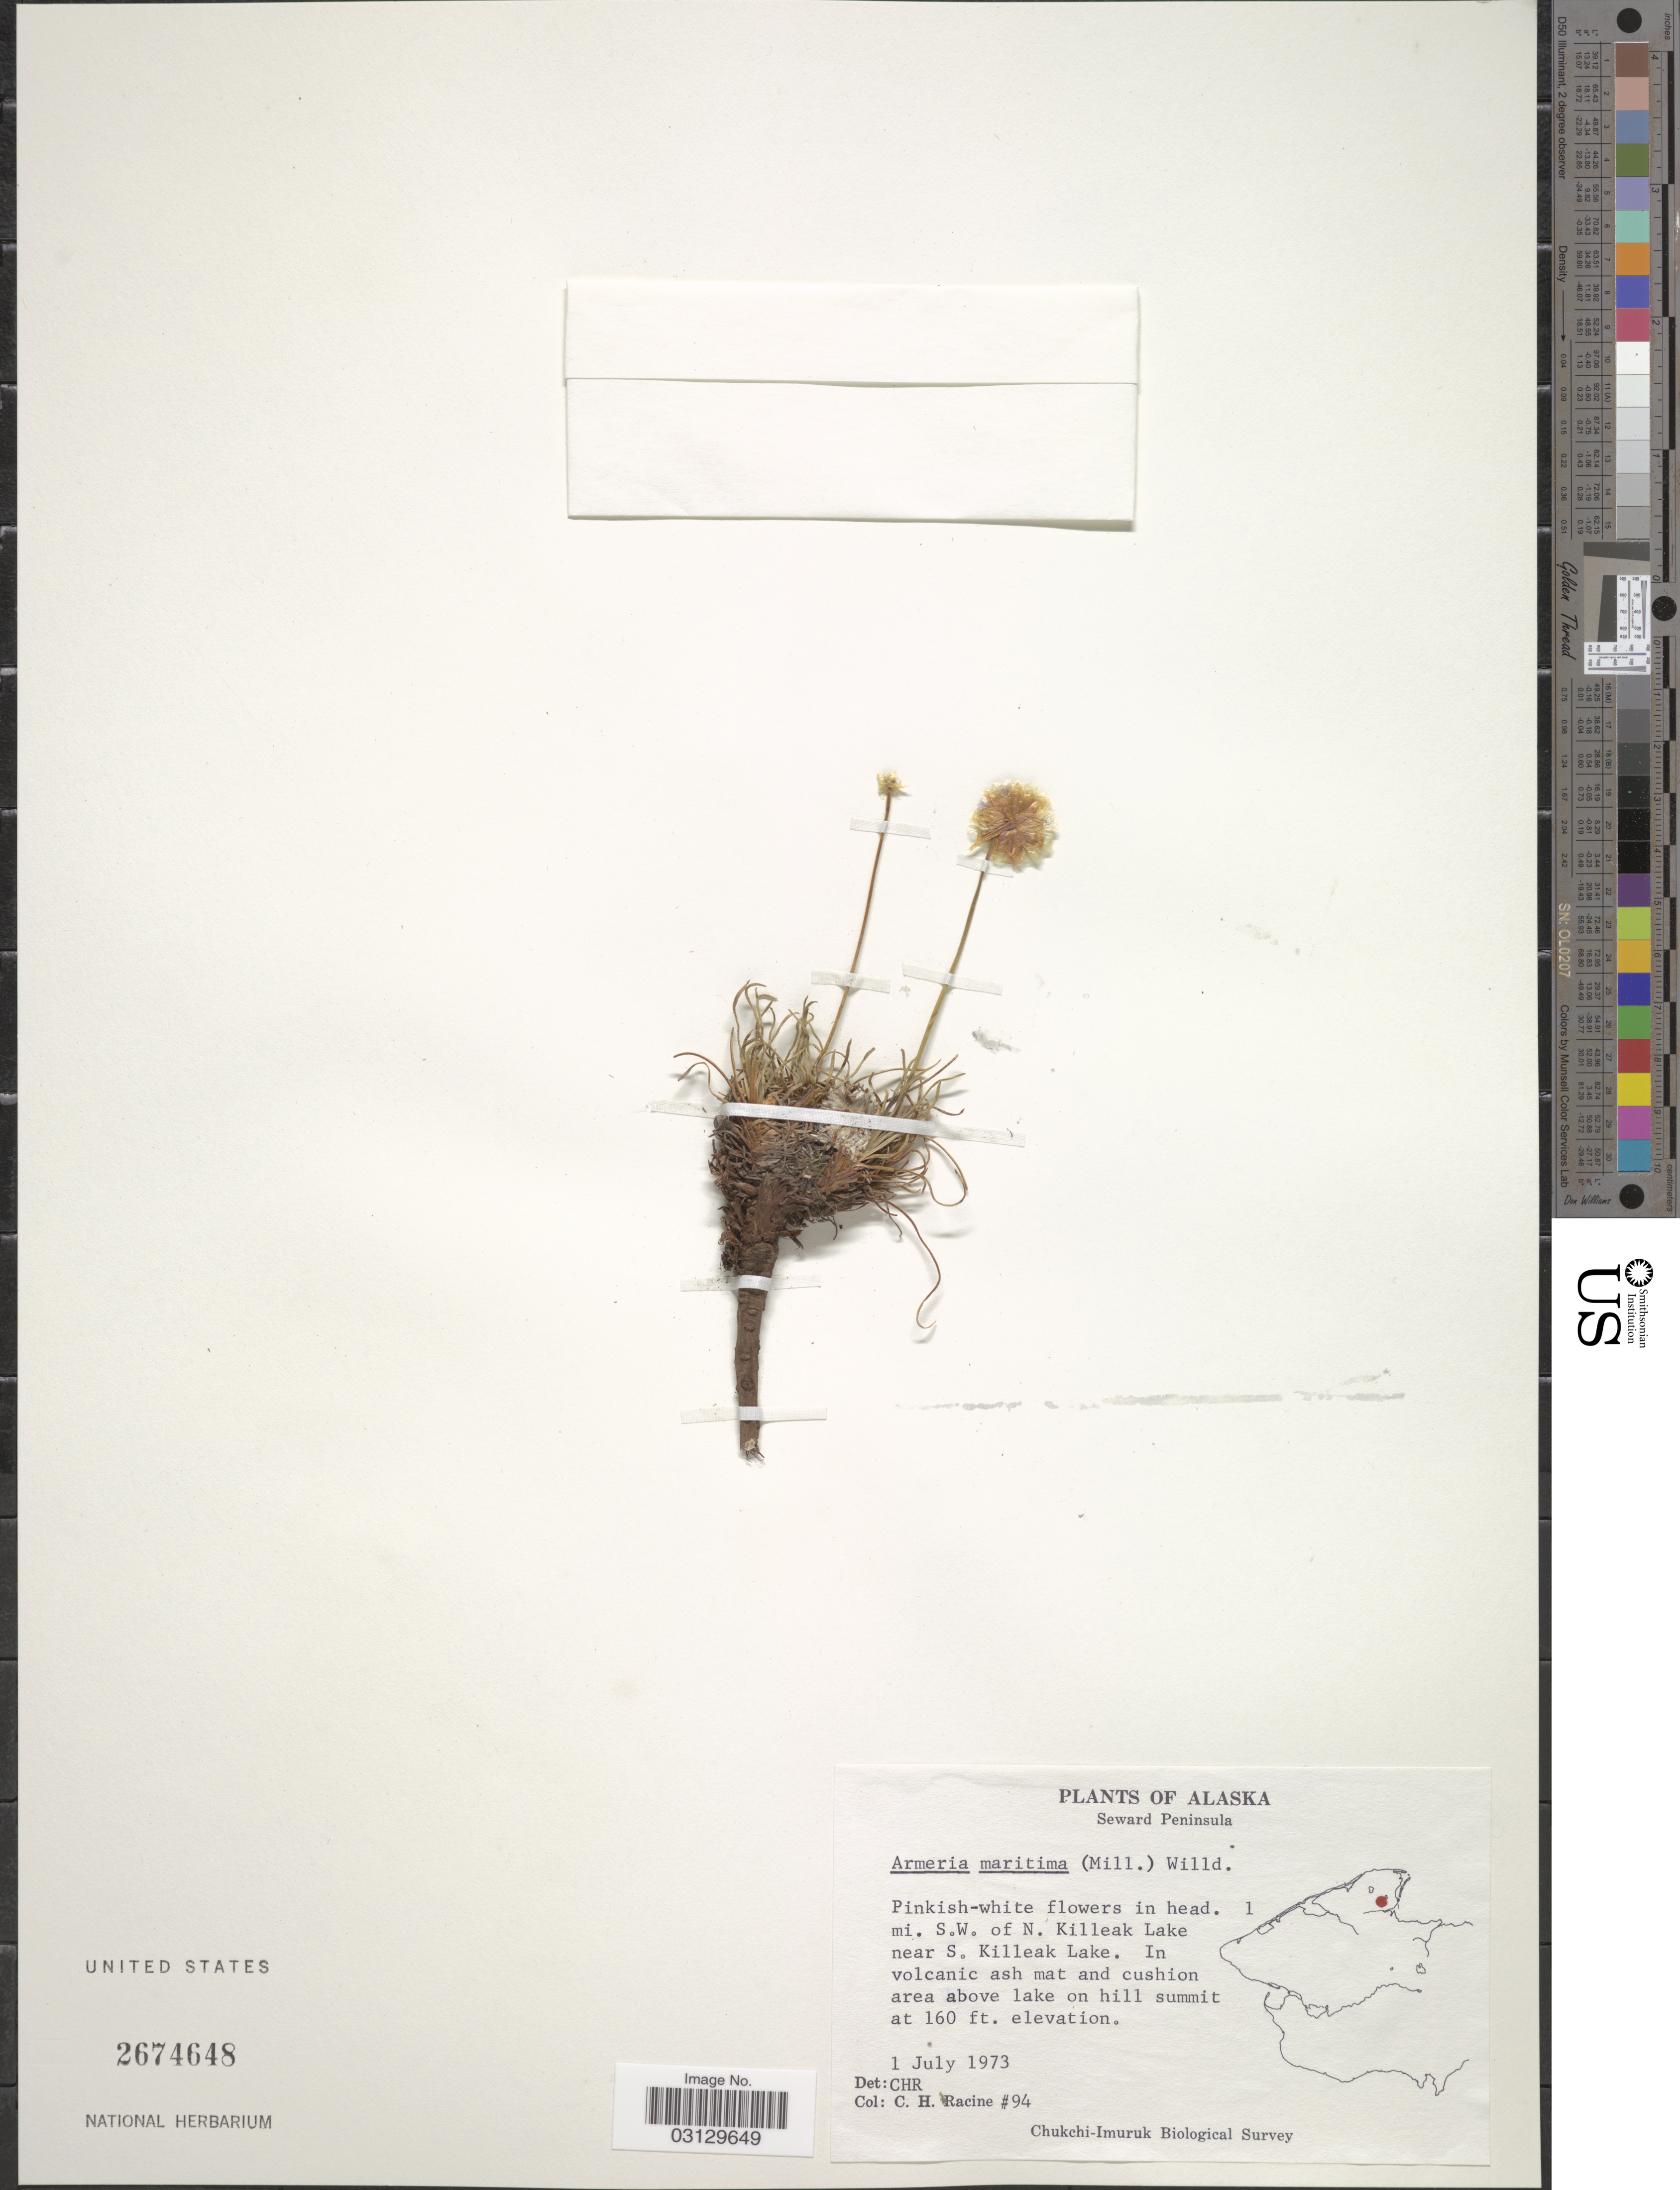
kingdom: Plantae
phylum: Tracheophyta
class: Magnoliopsida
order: Caryophyllales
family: Plumbaginaceae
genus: Armeria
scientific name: Armeria maritima subsp. sibirica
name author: (Turcz. ex Boiss.) Nyman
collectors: C. Racine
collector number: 94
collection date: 1973-07-01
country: United States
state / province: Alaska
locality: Seward Peninsula. 1 mi. S.W. of N. Killeak Lake near S. Killeak Lake.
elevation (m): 49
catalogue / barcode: US 2674648